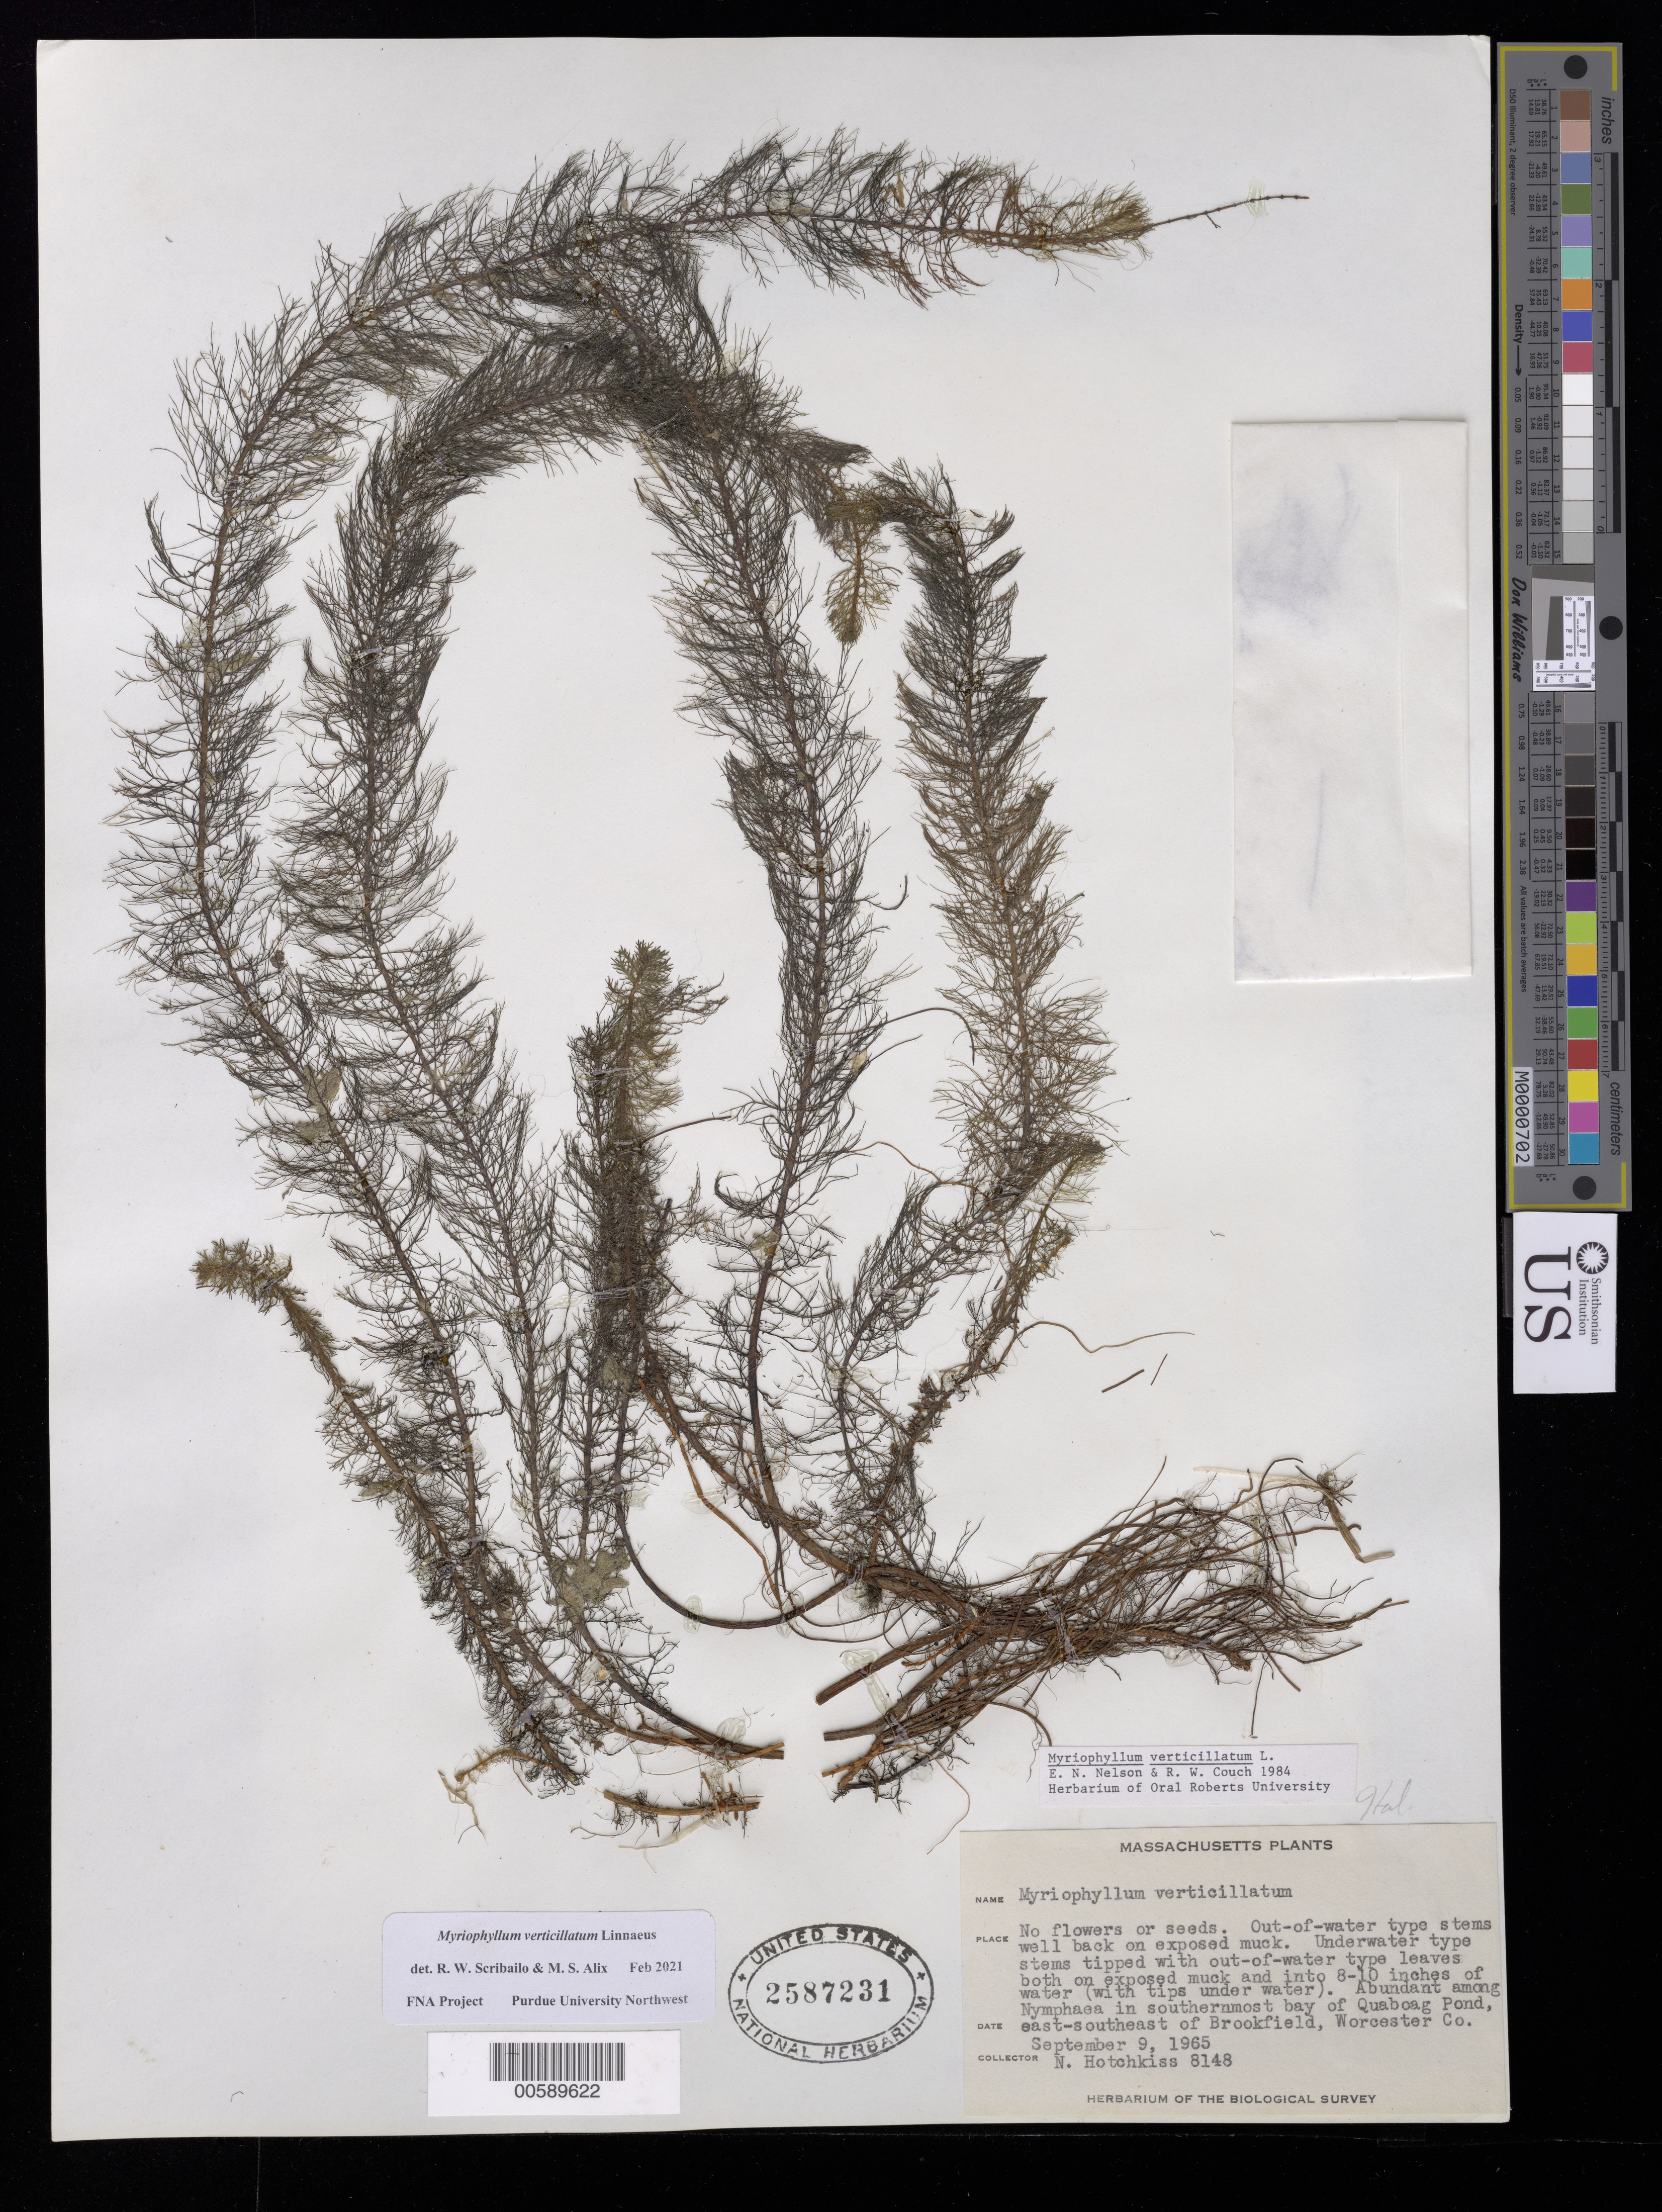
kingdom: Plantae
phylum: Tracheophyta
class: Magnoliopsida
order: Saxifragales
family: Haloragaceae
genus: Myriophyllum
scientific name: Myriophyllum verticillatum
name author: L.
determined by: Scribailo, R. W.; Alix, M. S.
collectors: N. Hotchkiss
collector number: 8148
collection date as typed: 09 Sep 1965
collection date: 1965-09-09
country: United States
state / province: Massachusetts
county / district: Worcester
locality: ESE of Brookfield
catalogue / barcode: US 2587231